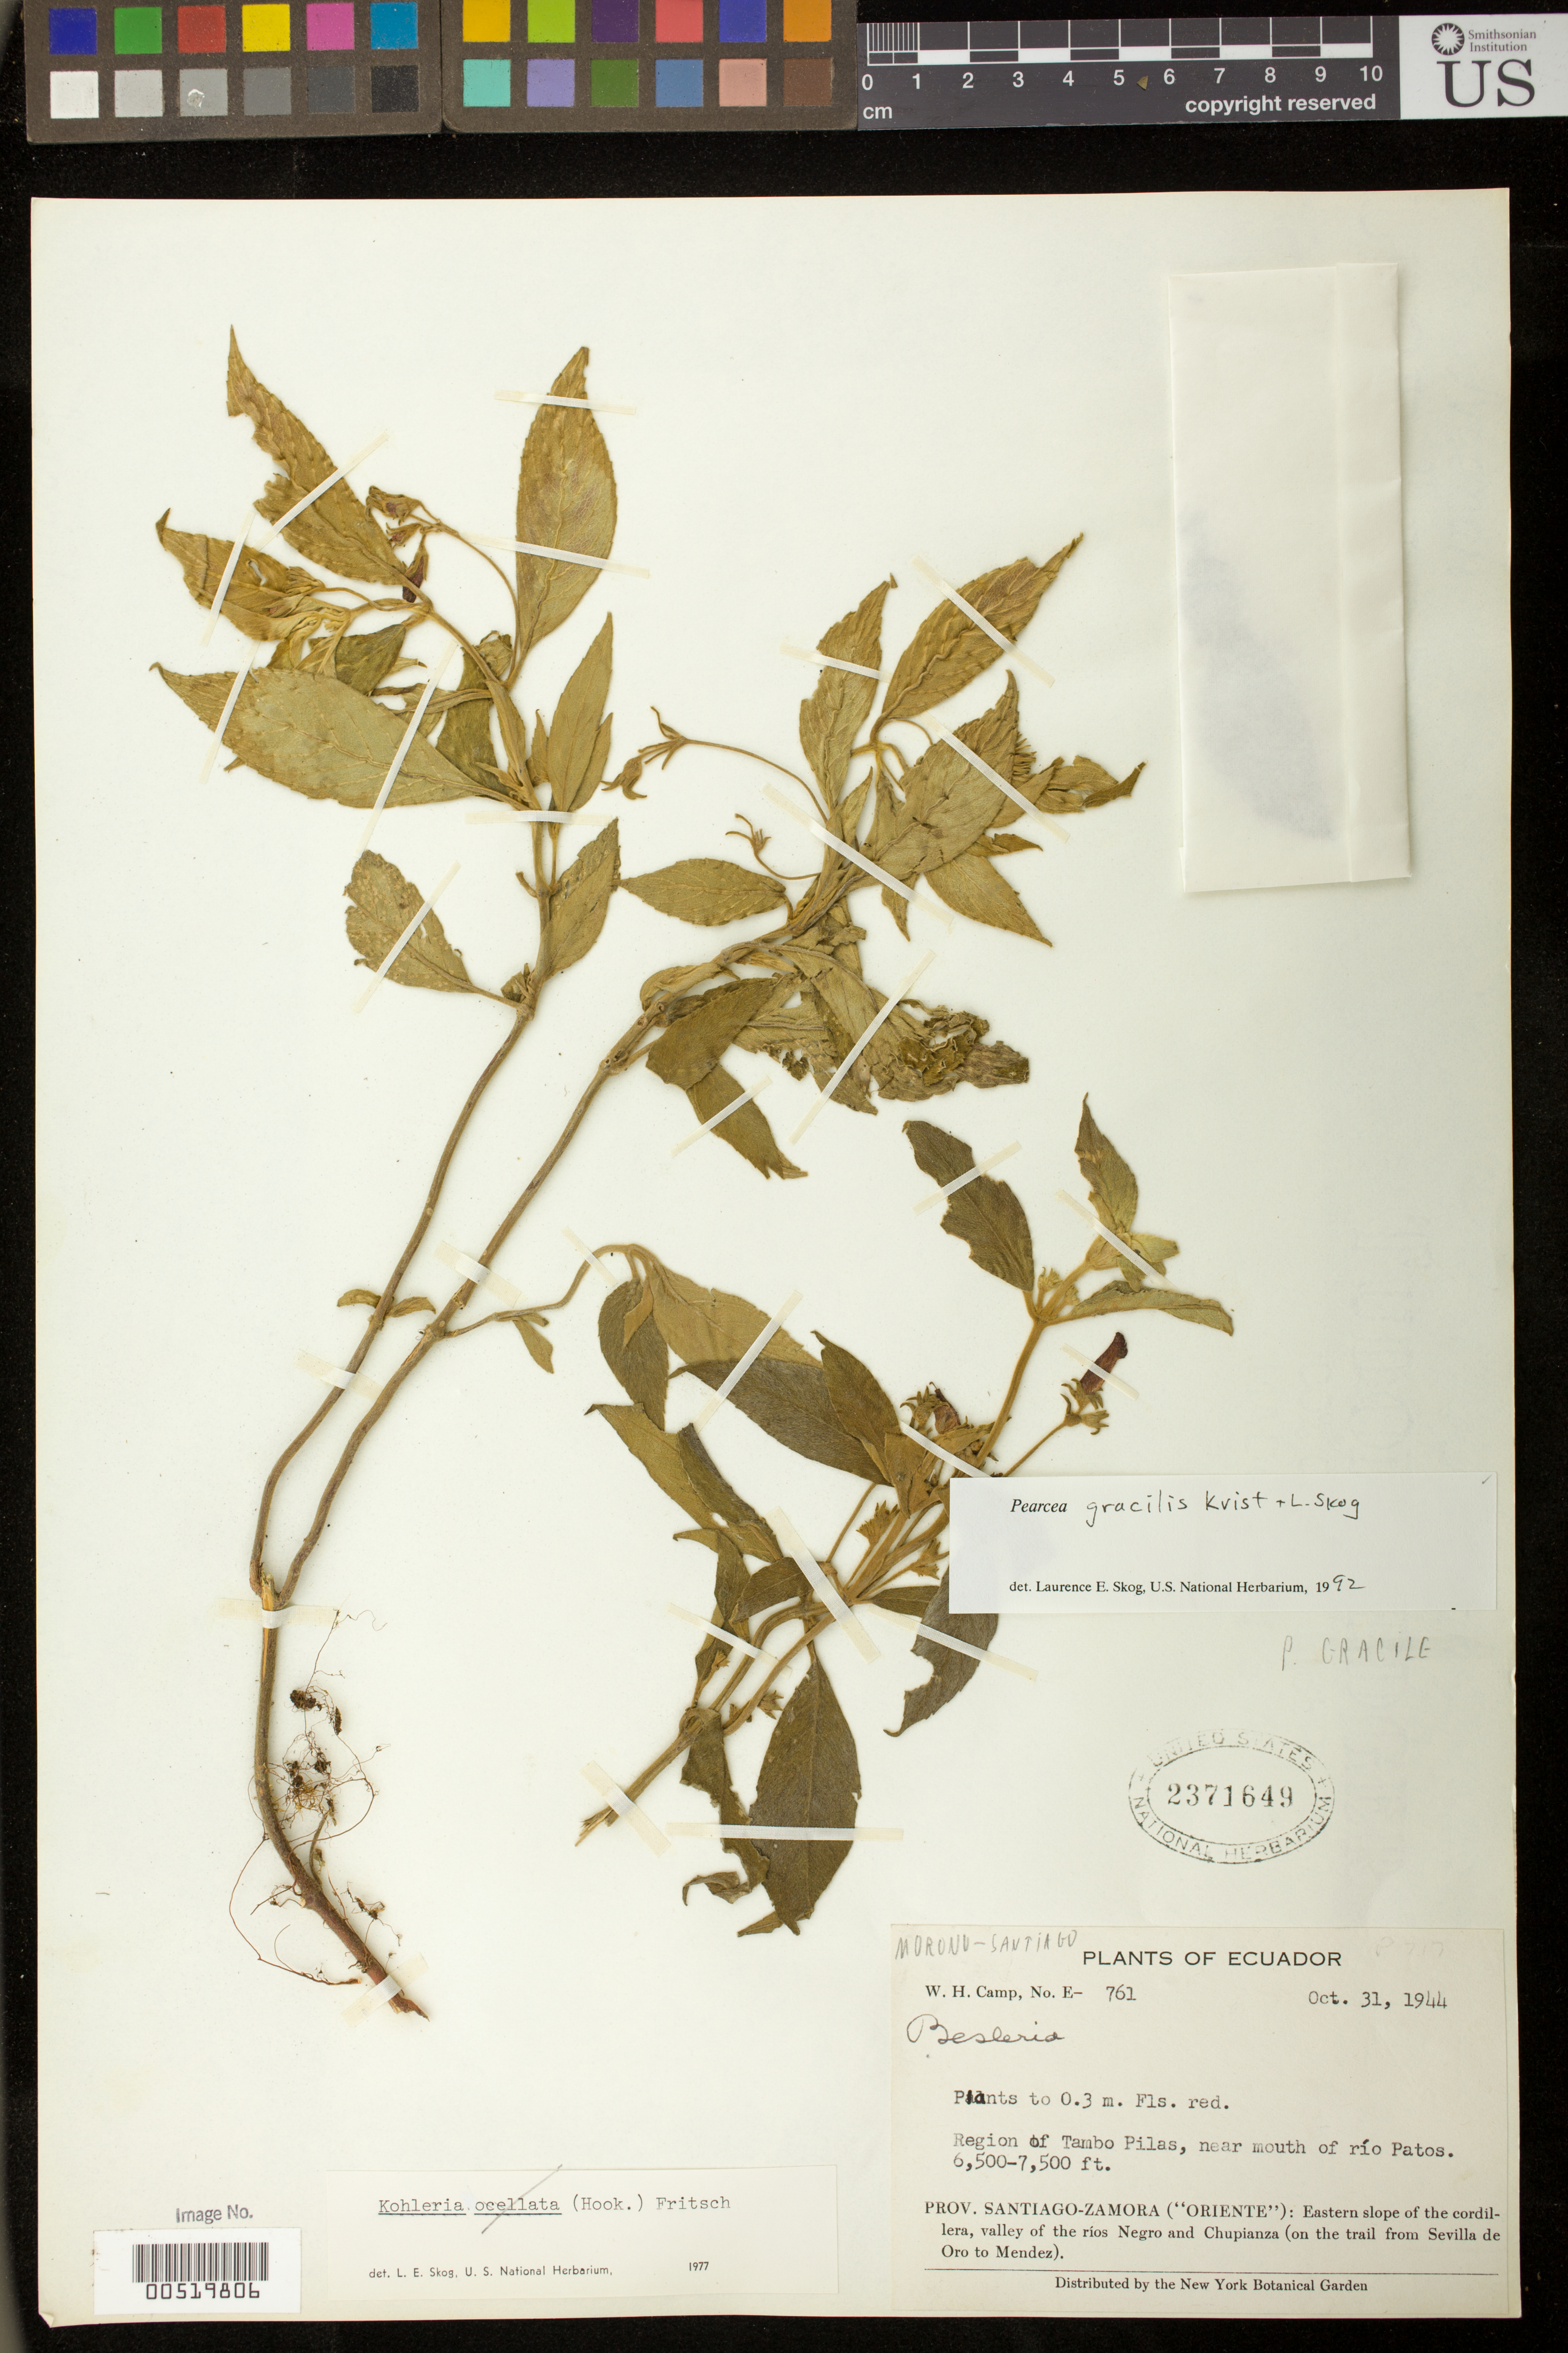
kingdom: Plantae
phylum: Tracheophyta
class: Magnoliopsida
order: Lamiales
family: Gesneriaceae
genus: Pearcea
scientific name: Pearcea gracilis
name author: L.P. Kvist & L.E. Skog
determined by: Skog, Laurence E.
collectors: W. H. Camp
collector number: E- 761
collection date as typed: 31 Oct 1944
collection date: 1944-10-31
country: Ecuador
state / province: Morona-Santiago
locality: ("Oriente"): Eastern slope of the cordillera, valley of the ríos Negro and Chupianza (on the trail from Sevilla de Oro to Mendez), region of Tambo Pilas, near mouth of río Patos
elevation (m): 1981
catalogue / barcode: US 2371649